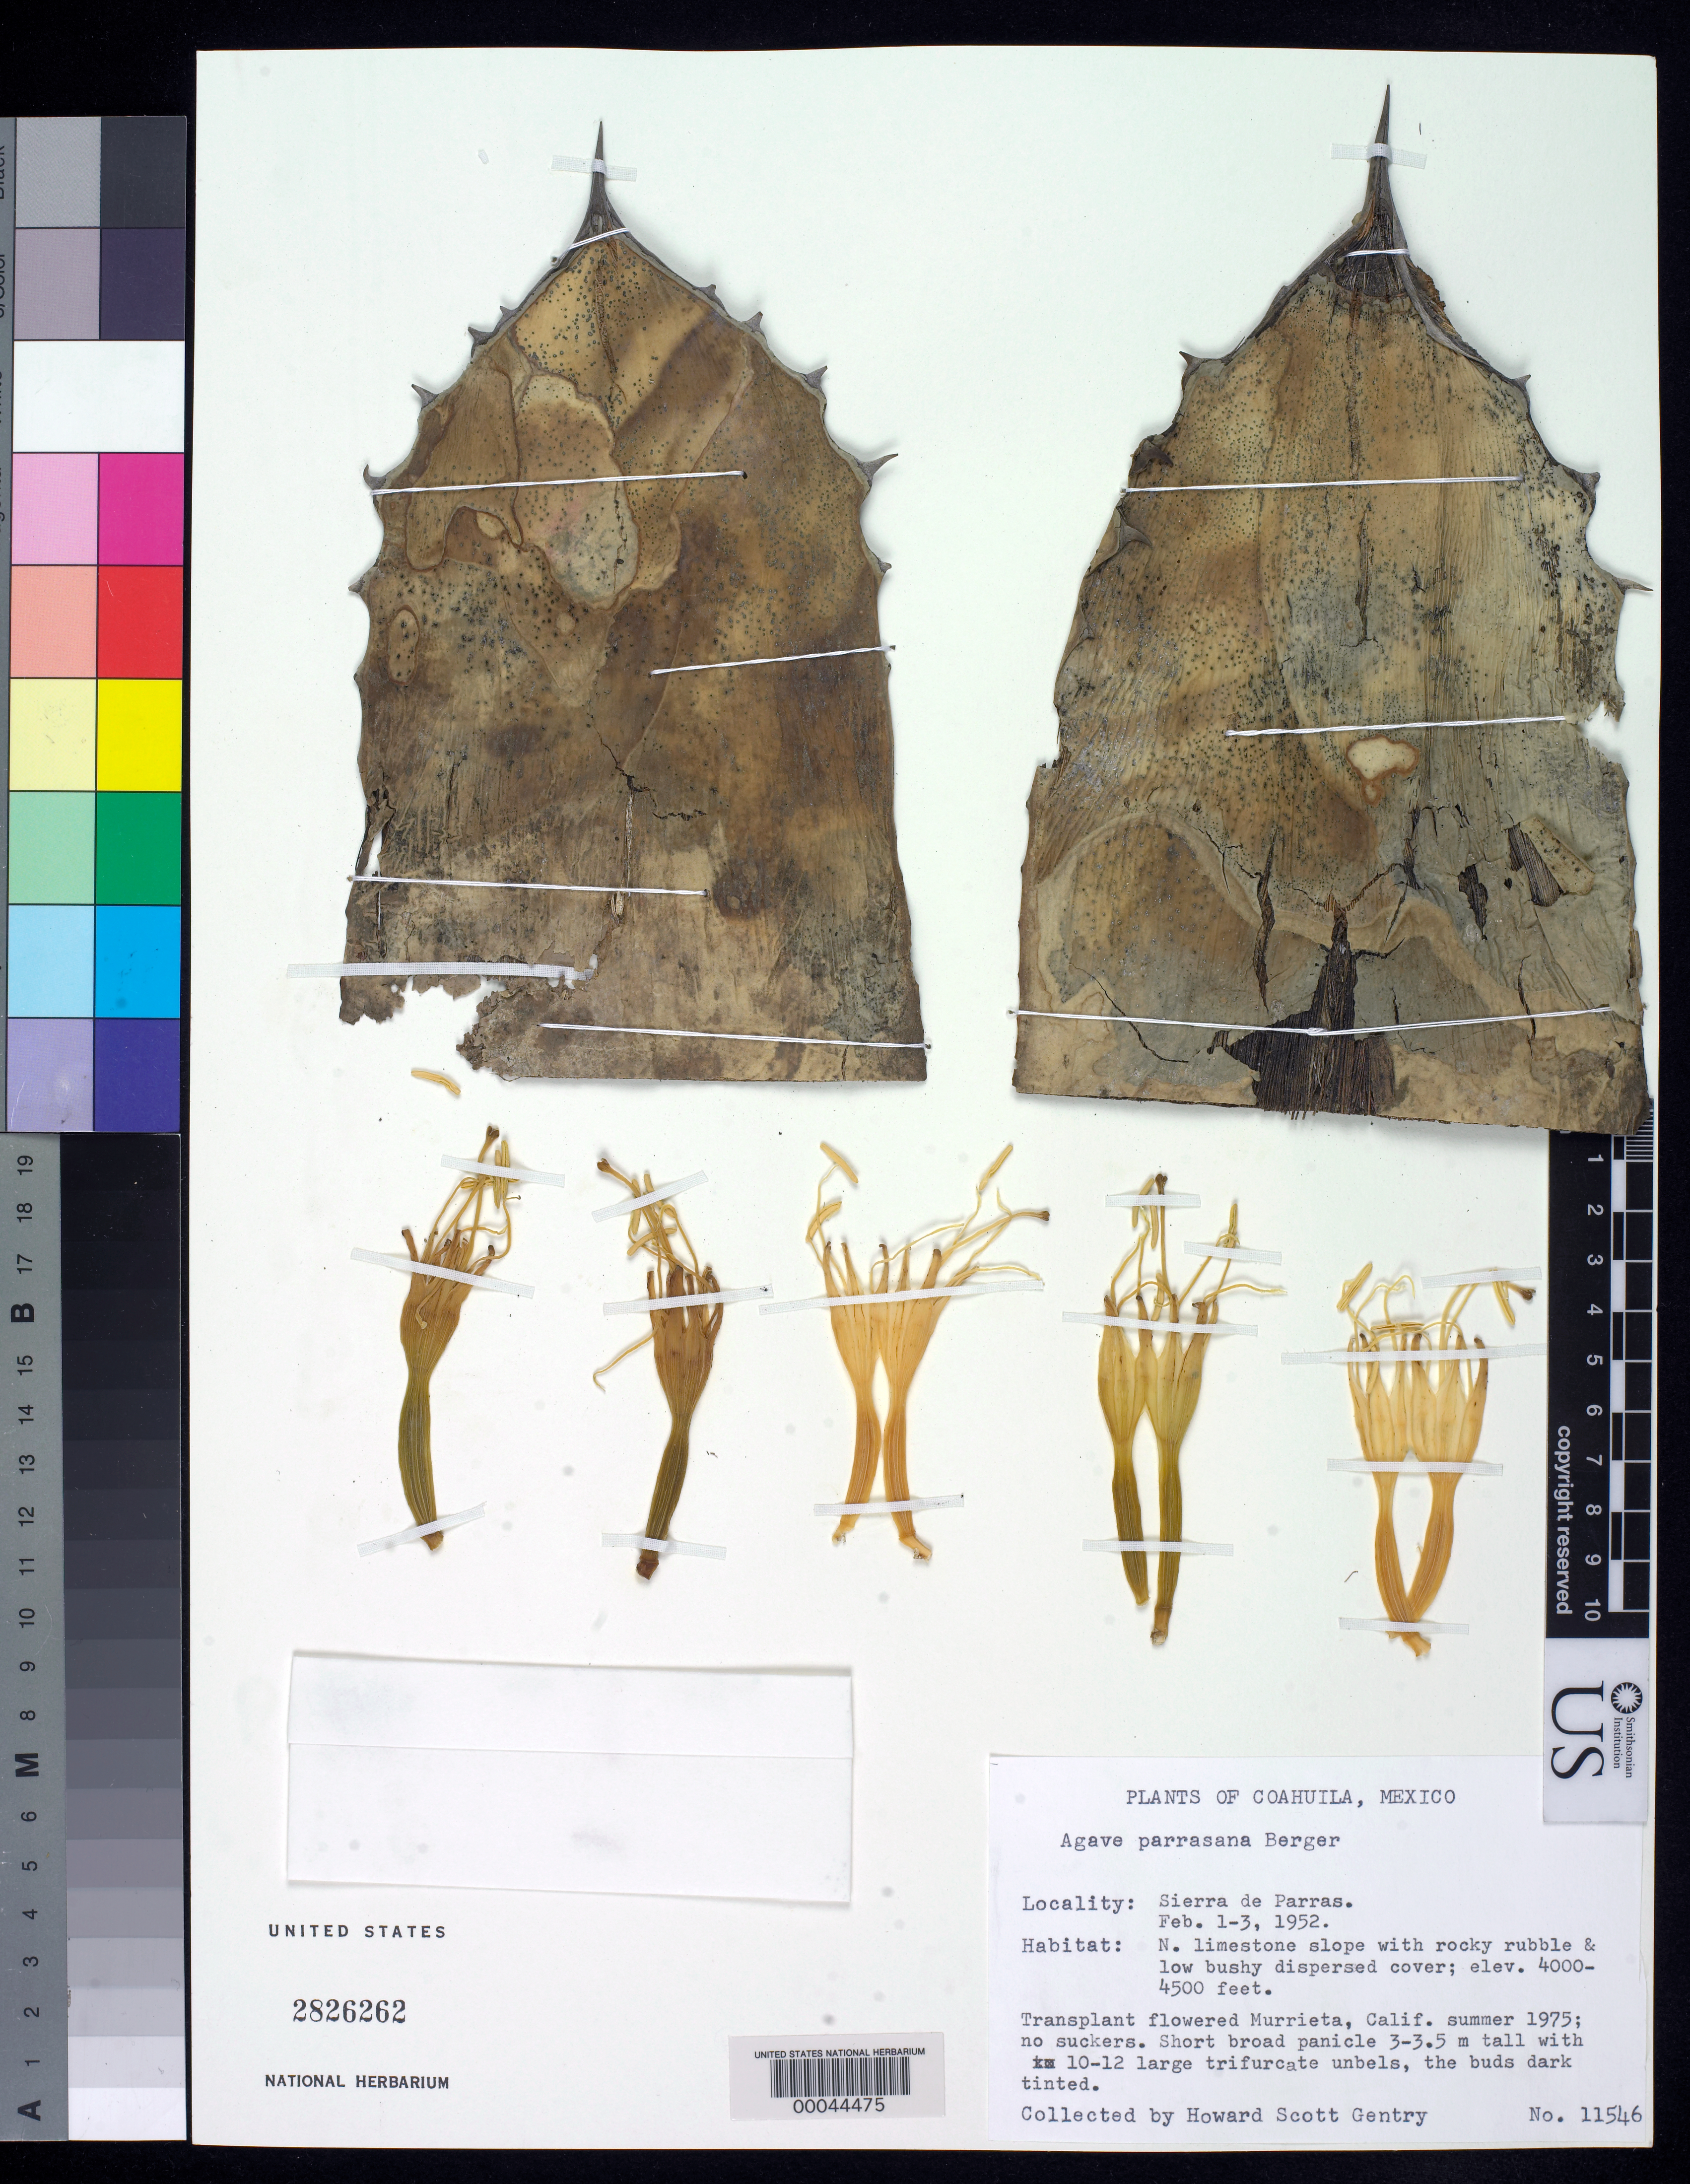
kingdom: Plantae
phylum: Tracheophyta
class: Liliopsida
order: Asparagales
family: Asparagaceae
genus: Agave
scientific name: Agave parrasana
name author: A. Berger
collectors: H. S. Gentry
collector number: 11546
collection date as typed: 01 Feb 1952 to 03 Feb 1952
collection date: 1952-02-01/1952-02-03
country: Mexico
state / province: Coahuila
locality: Sierra de Parras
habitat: N limestone slope w/rocky rubble & low bushy dispersed cover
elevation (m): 1219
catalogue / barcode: US 2826262